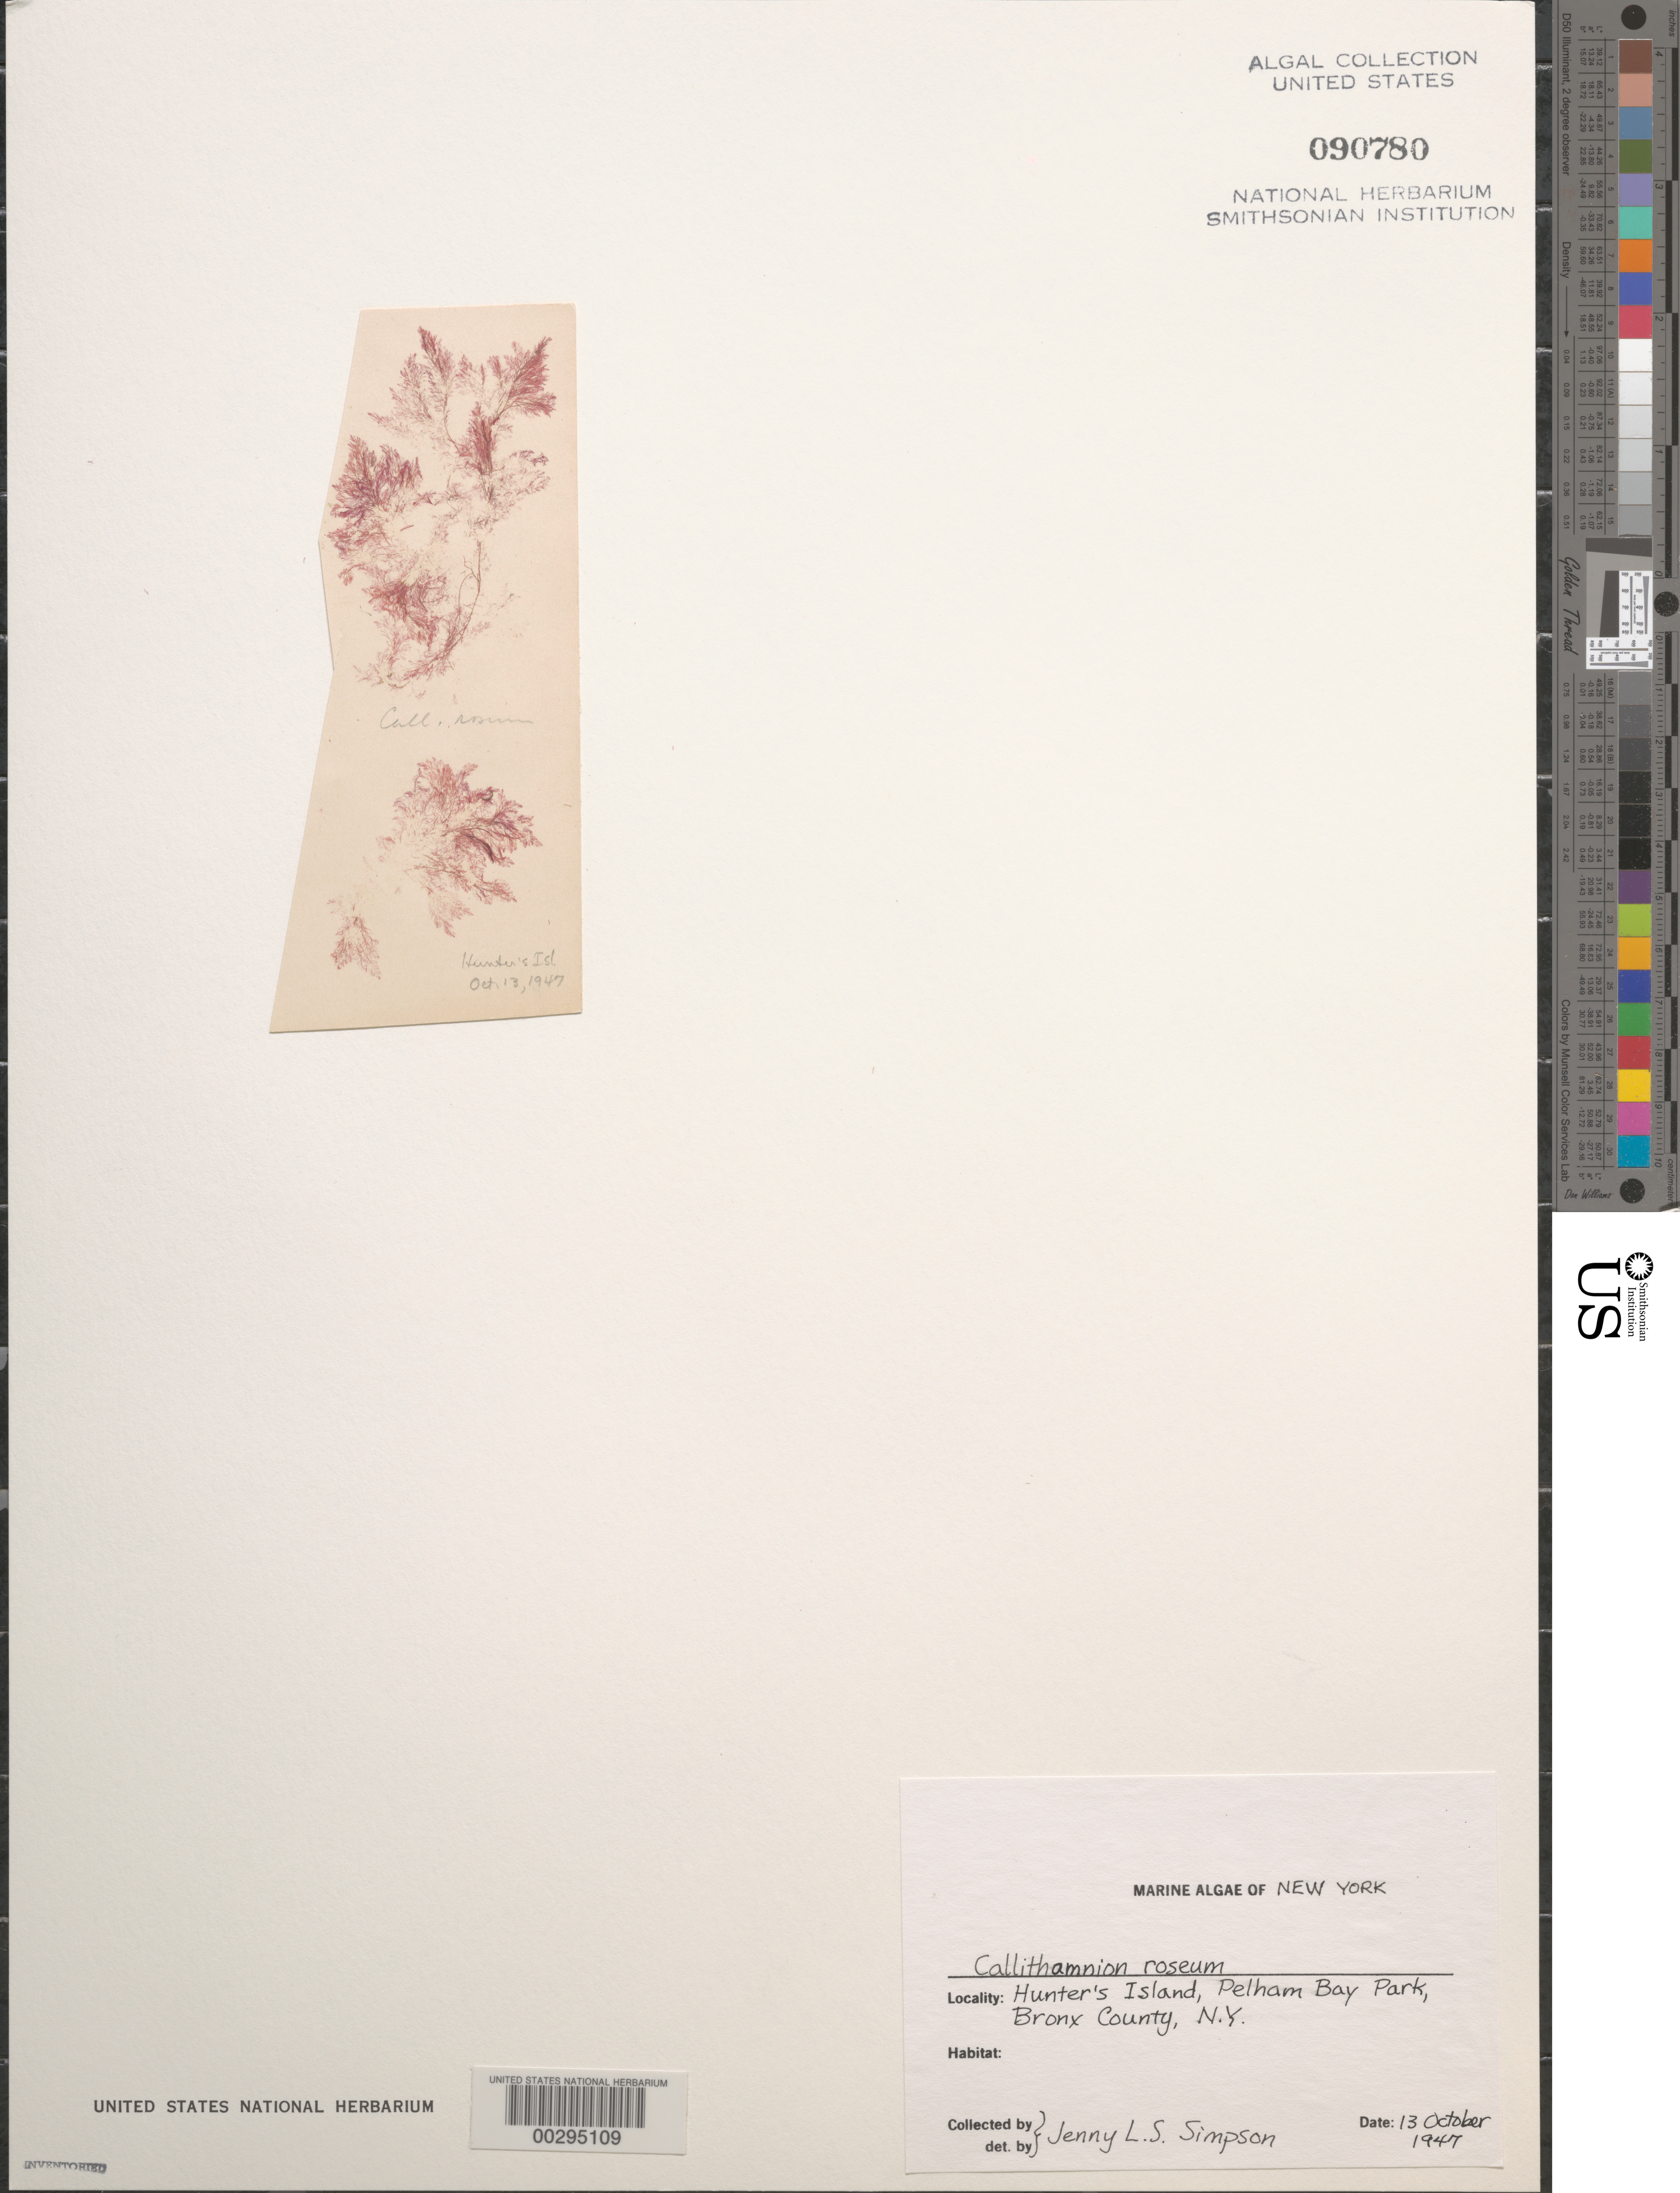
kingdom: Plantae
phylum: Rhodophyta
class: Florideophyceae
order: Ceramiales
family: Callithamniaceae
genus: Gaillona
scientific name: Gaillona rosea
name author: (Roth) A. Athanasiadis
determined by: Algae name updating Project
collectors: J. Simpson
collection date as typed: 13 Oct 1947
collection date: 1947-10-13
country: United States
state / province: New York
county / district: Bronx County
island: Hunter's Island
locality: Pelham Bay Park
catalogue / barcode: US 90780